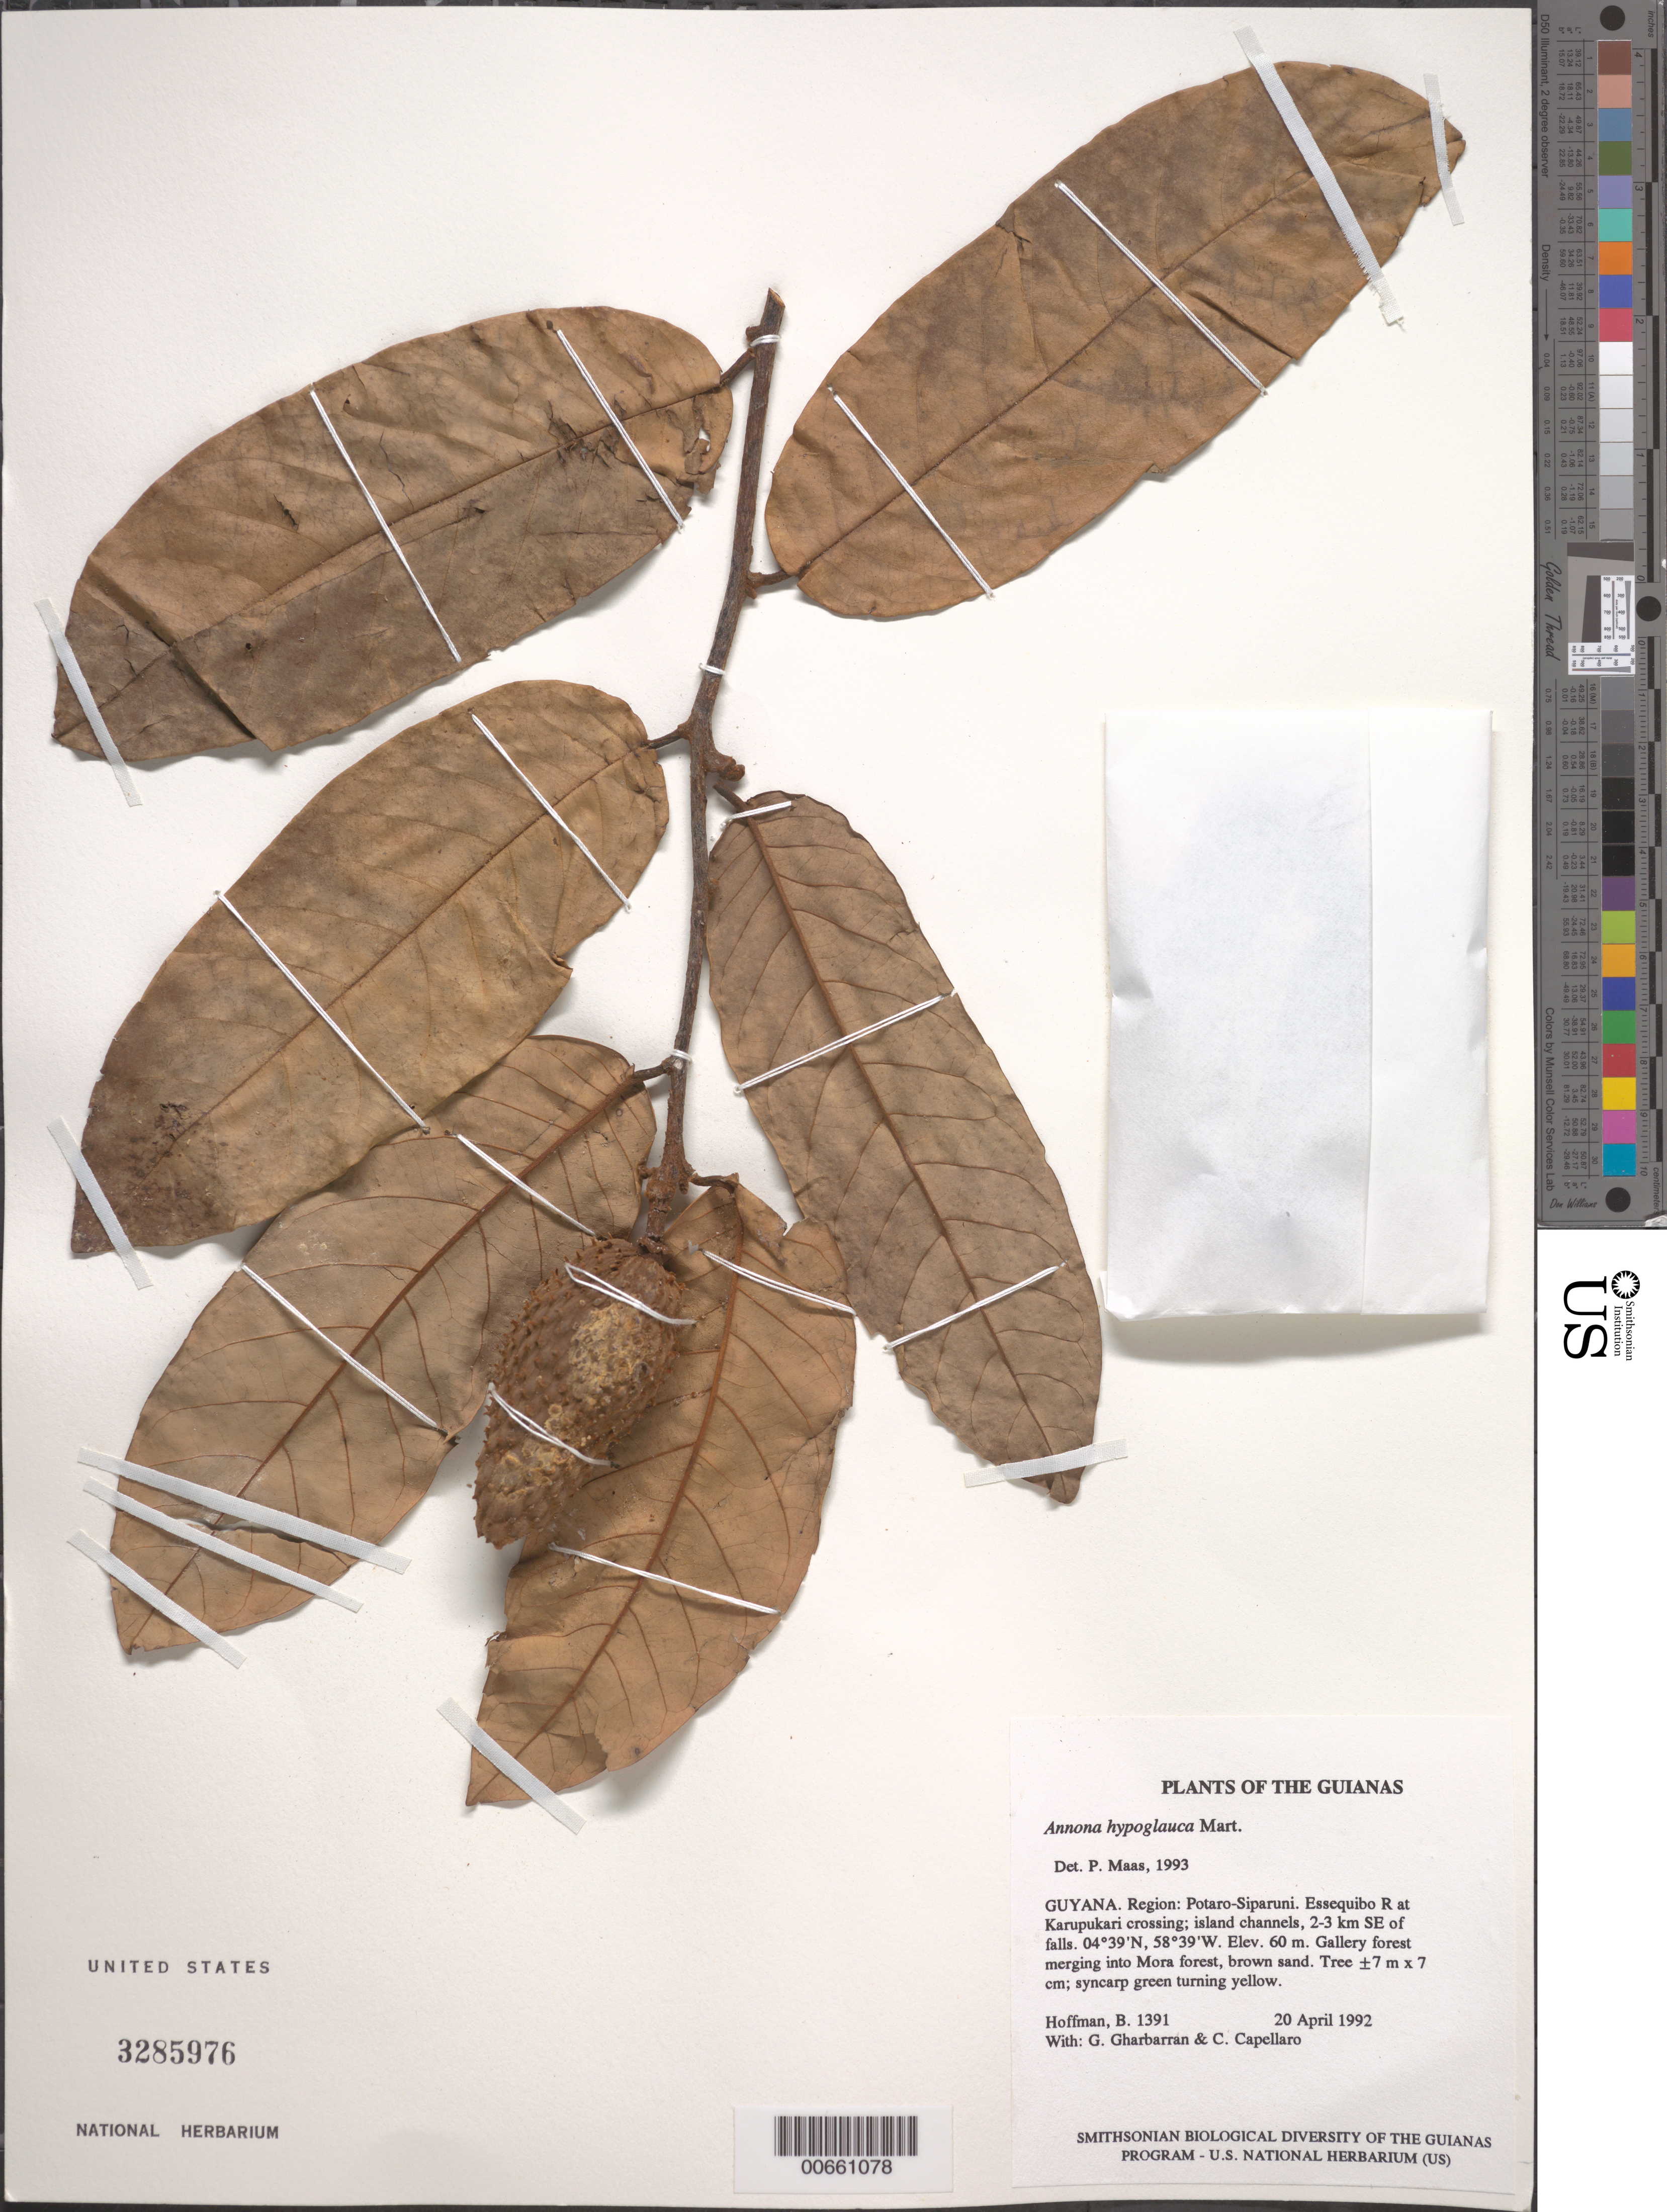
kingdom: Plantae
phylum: Tracheophyta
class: Magnoliopsida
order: Magnoliales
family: Annonaceae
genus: Annona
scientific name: Annona hypoglauca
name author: Mart.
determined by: Maas, Paul J. M.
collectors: B. Hoffman, G. Gharbarran & C. Capellaro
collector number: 1391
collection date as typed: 20 April 1992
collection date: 1992-04-20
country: Guyana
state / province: Potaro-Siparuni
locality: Essequibo River at Karupukari crossing; island channels, 2-3 km SE of falls. Iwokrama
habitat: Gallery forest merging into Mora forest, brown sand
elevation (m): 60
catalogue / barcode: US 3285976